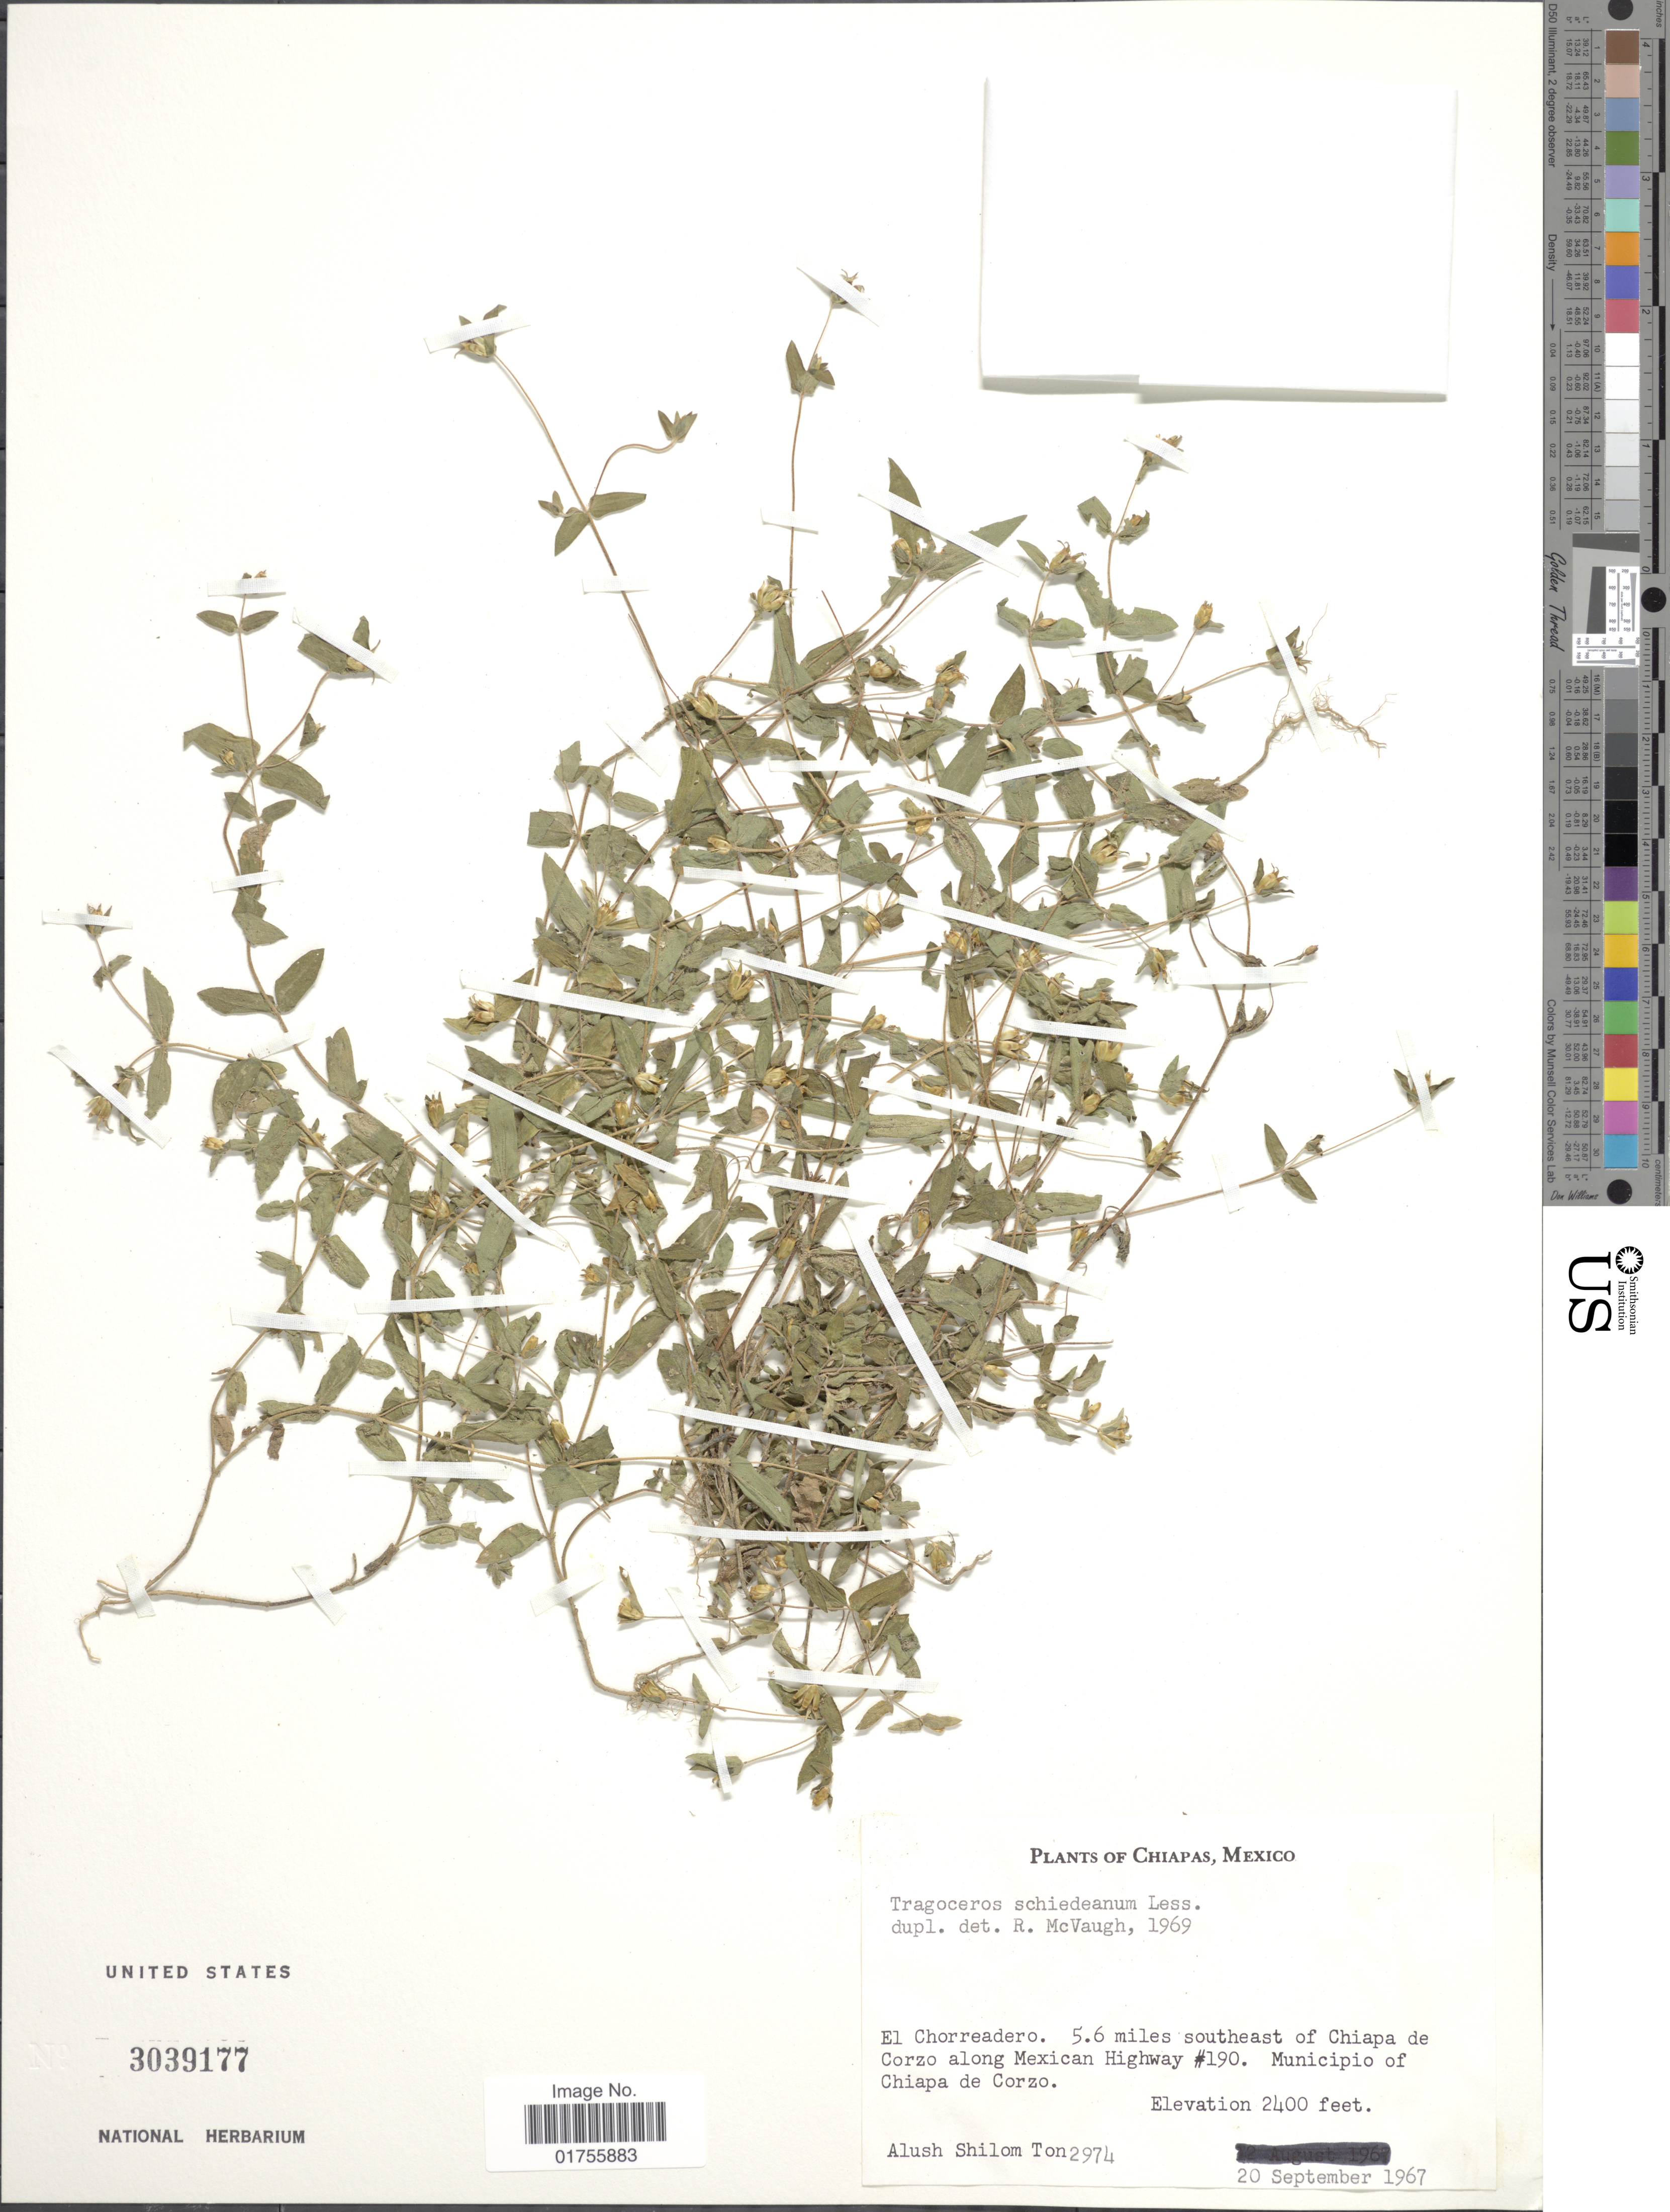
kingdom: Plantae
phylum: Tracheophyta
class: Magnoliopsida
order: Asterales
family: Asteraceae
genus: Tragoceros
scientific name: Tragoceros schiedeanum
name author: Less.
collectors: A. M. Ton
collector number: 2974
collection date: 1967-09-20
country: Mexico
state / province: Chiapas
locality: El Chorreadero, 5.6 miles southeast of Chiapa de Corzo along Mexican Highway #190, Municipio of Chiapa de Corzo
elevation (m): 732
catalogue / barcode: US 3039177